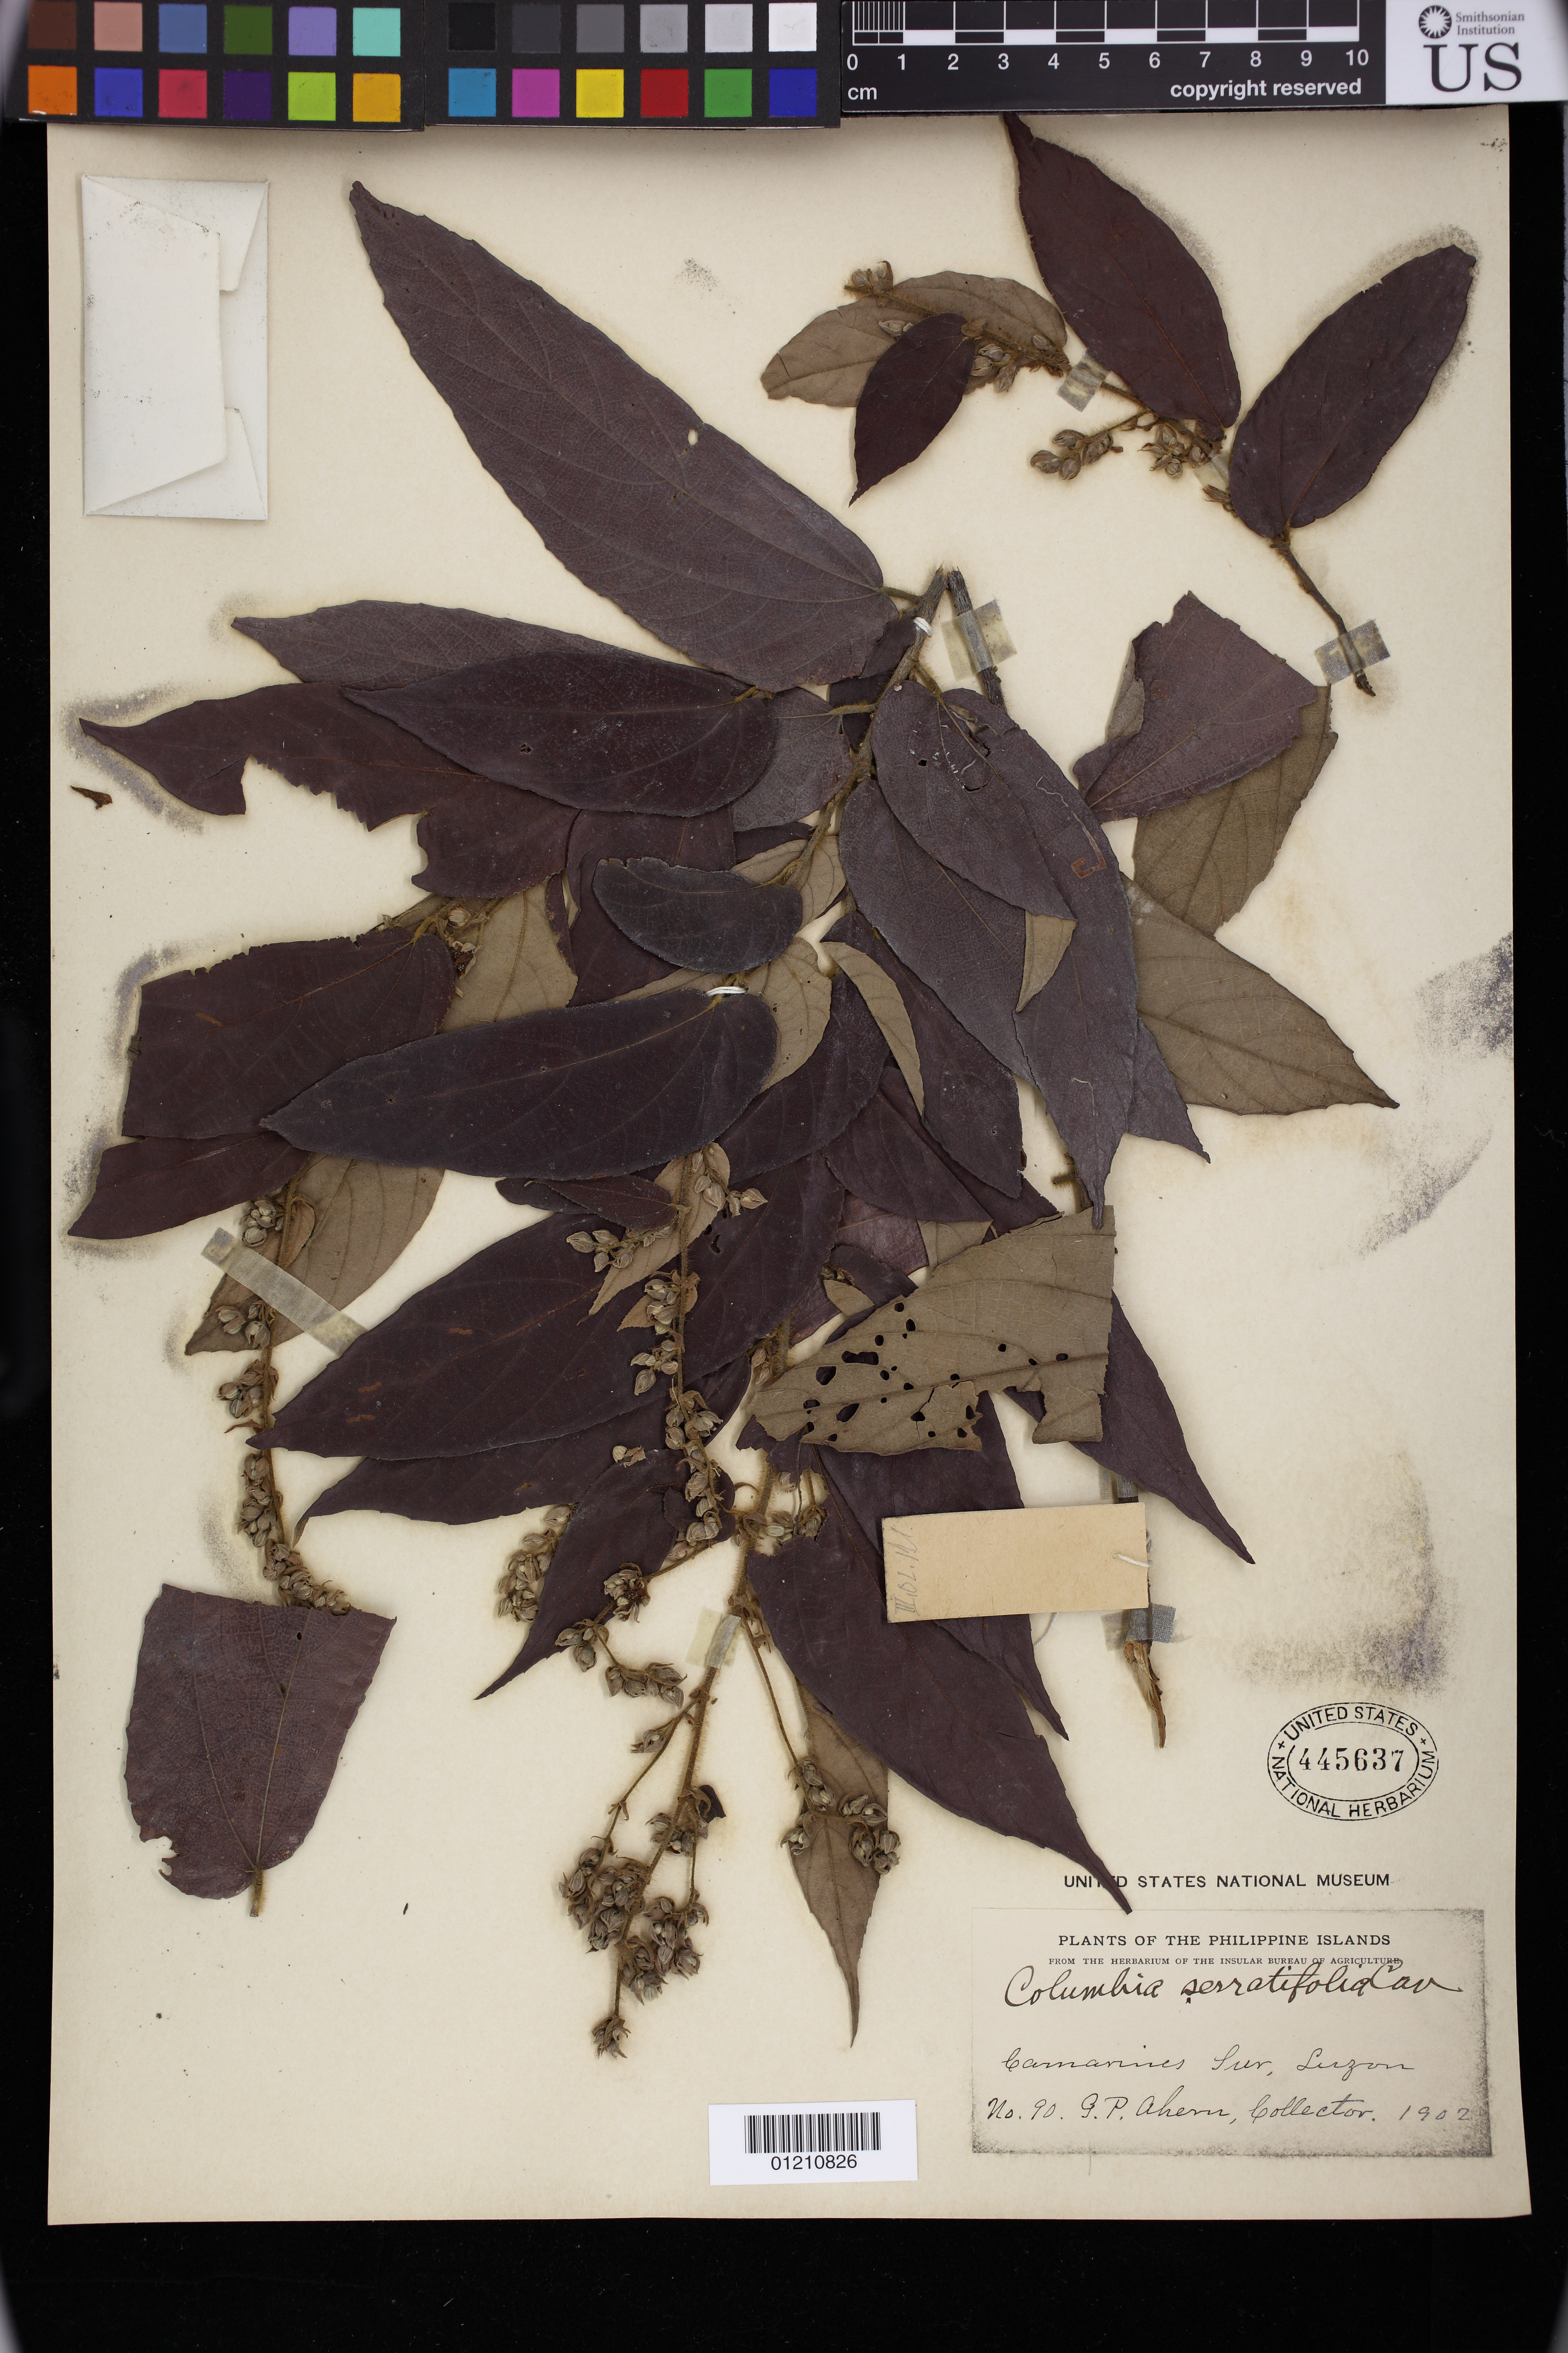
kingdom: Plantae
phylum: Tracheophyta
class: Magnoliopsida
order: Malvales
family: Malvaceae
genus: Colona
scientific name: Colona serratifolia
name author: Cav.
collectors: G. Ahern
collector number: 90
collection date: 1902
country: Philippines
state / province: Bicol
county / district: Camarines Sur. Luzon.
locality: Camarines Sur, Luzon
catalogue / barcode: US 445637